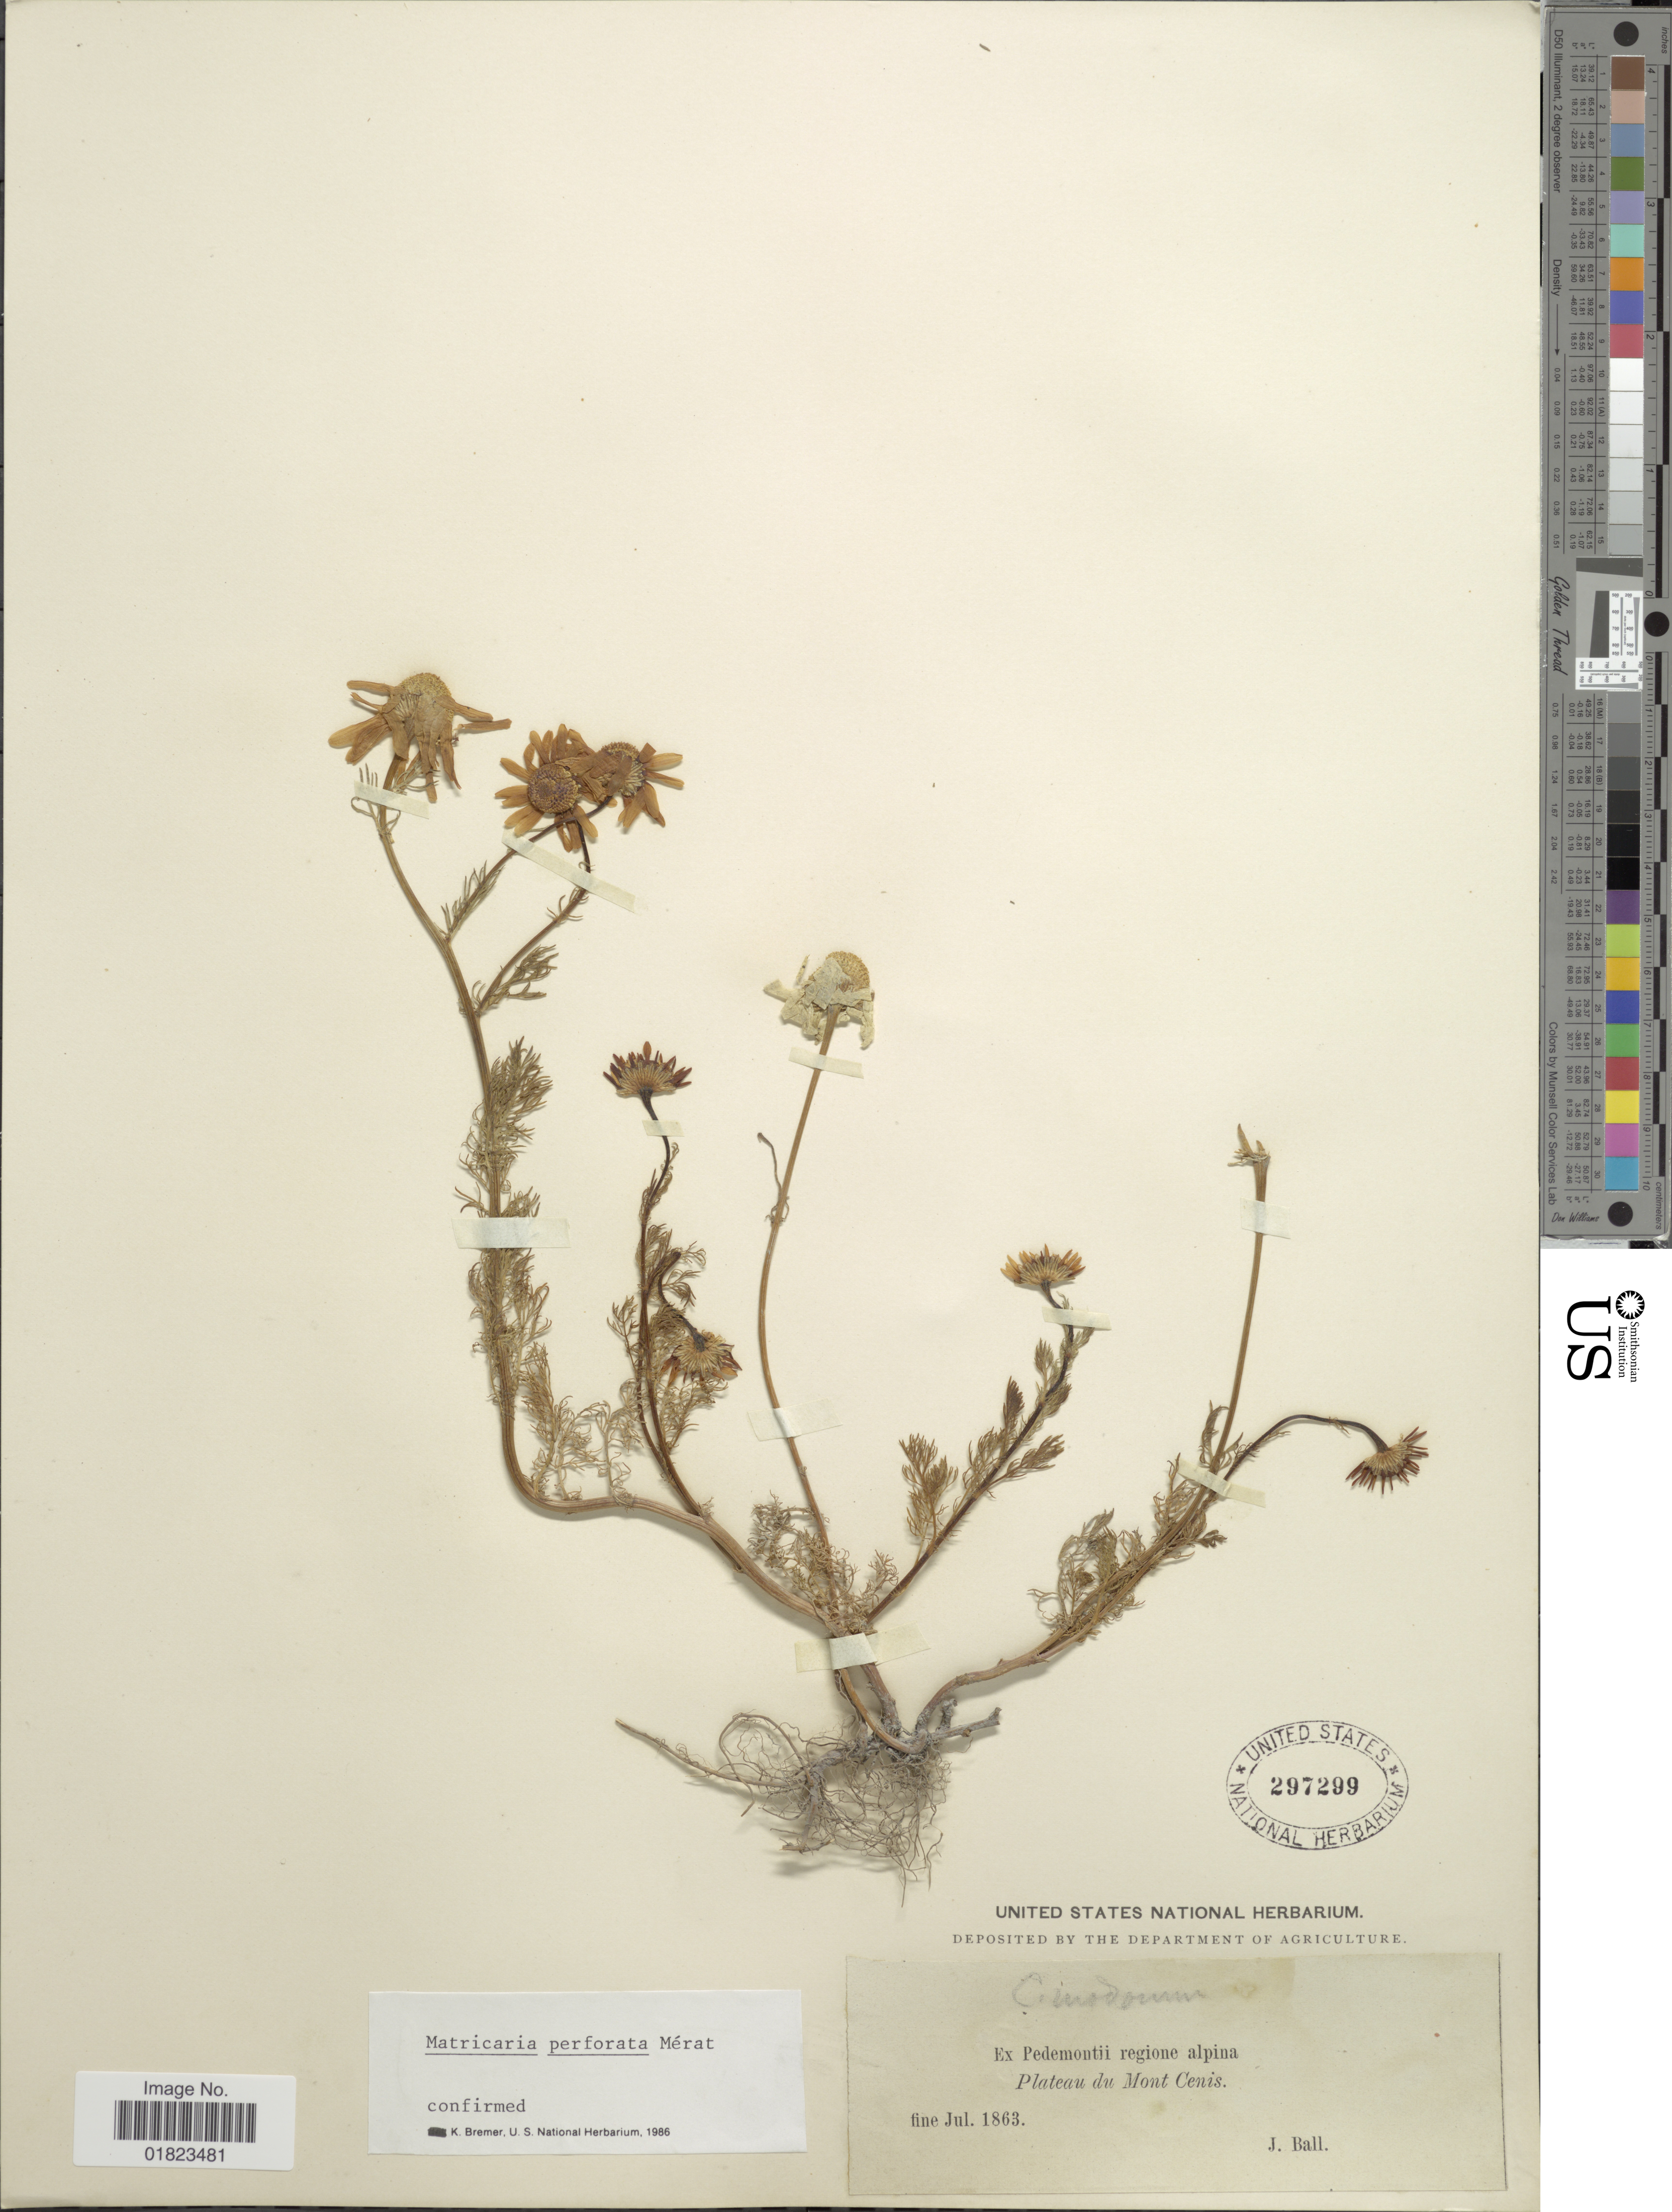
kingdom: Plantae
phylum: Tracheophyta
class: Magnoliopsida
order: Asterales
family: Asteraceae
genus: Tripleurospermum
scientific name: Tripleurospermum perforatum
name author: (Mérat) Laínz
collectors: J. Ball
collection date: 1863-07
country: Italy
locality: Regione alpina. Plateau du Mont Cenis.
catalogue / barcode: US 297299